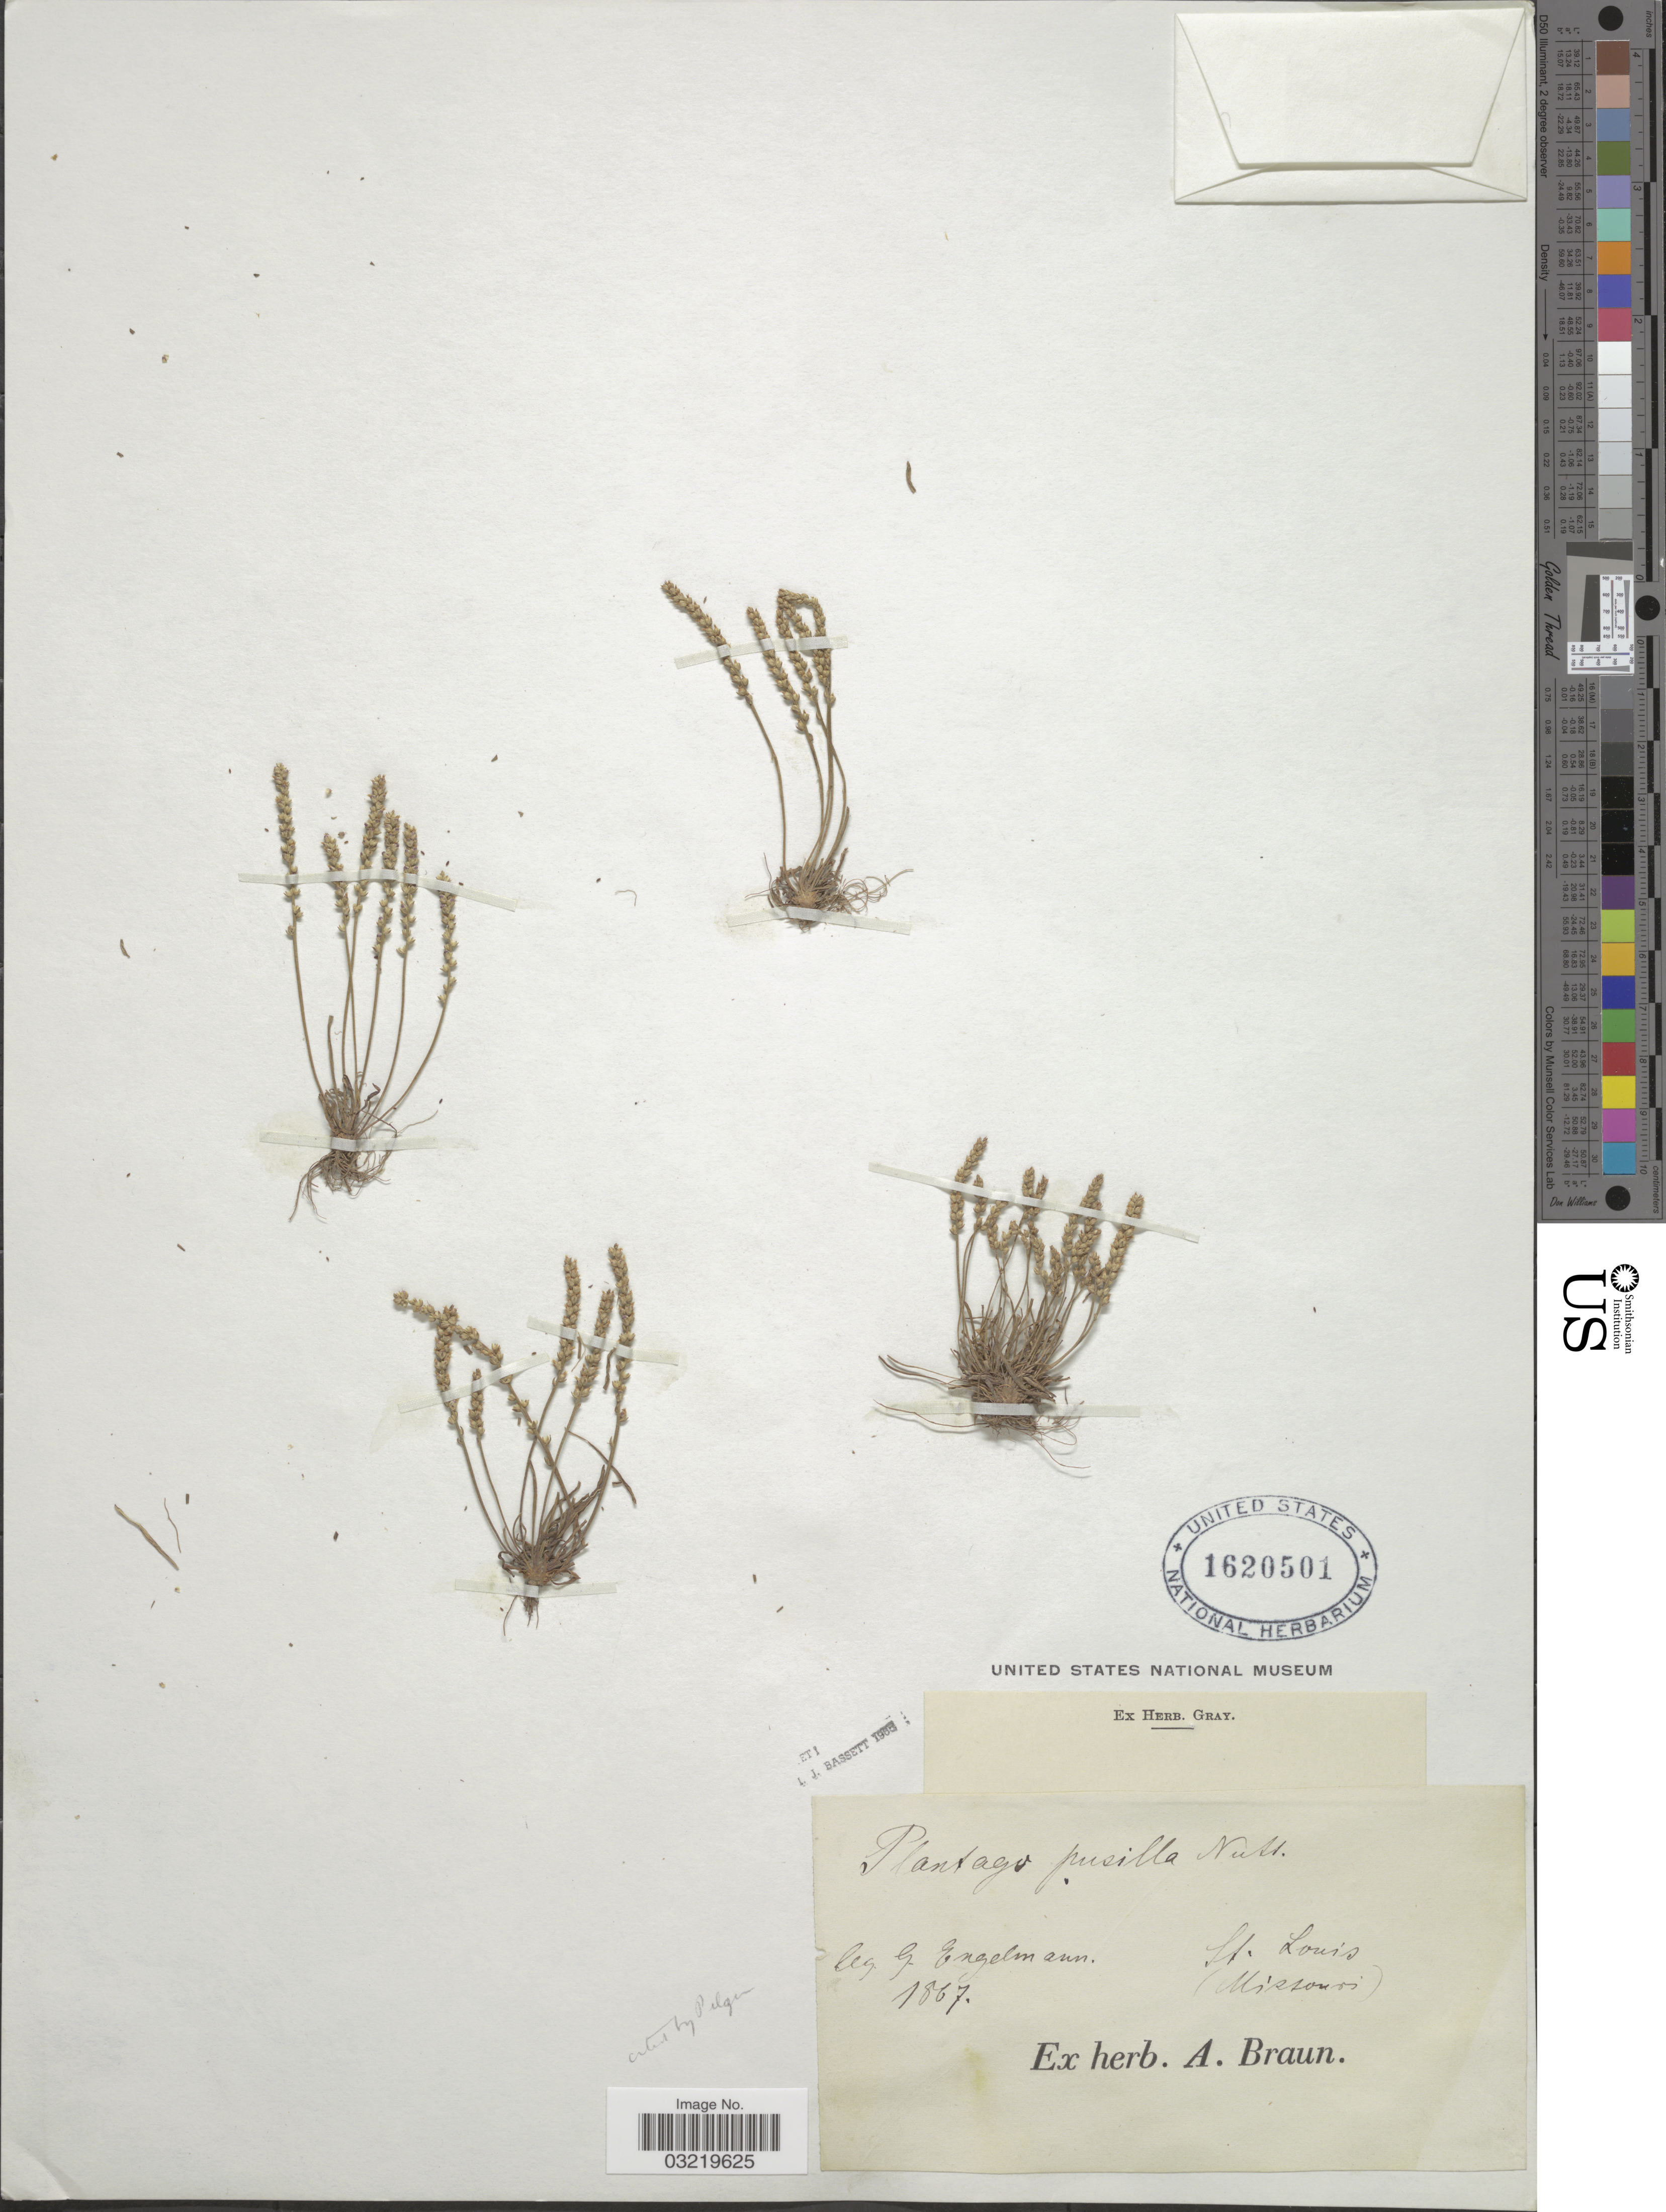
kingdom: Plantae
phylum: Tracheophyta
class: Magnoliopsida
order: Lamiales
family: Plantaginaceae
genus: Plantago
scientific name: Plantago pusilla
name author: Nutt.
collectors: G. Engelmann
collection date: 1867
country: United States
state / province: Missouri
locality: St. Louis.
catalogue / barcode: US 1620501